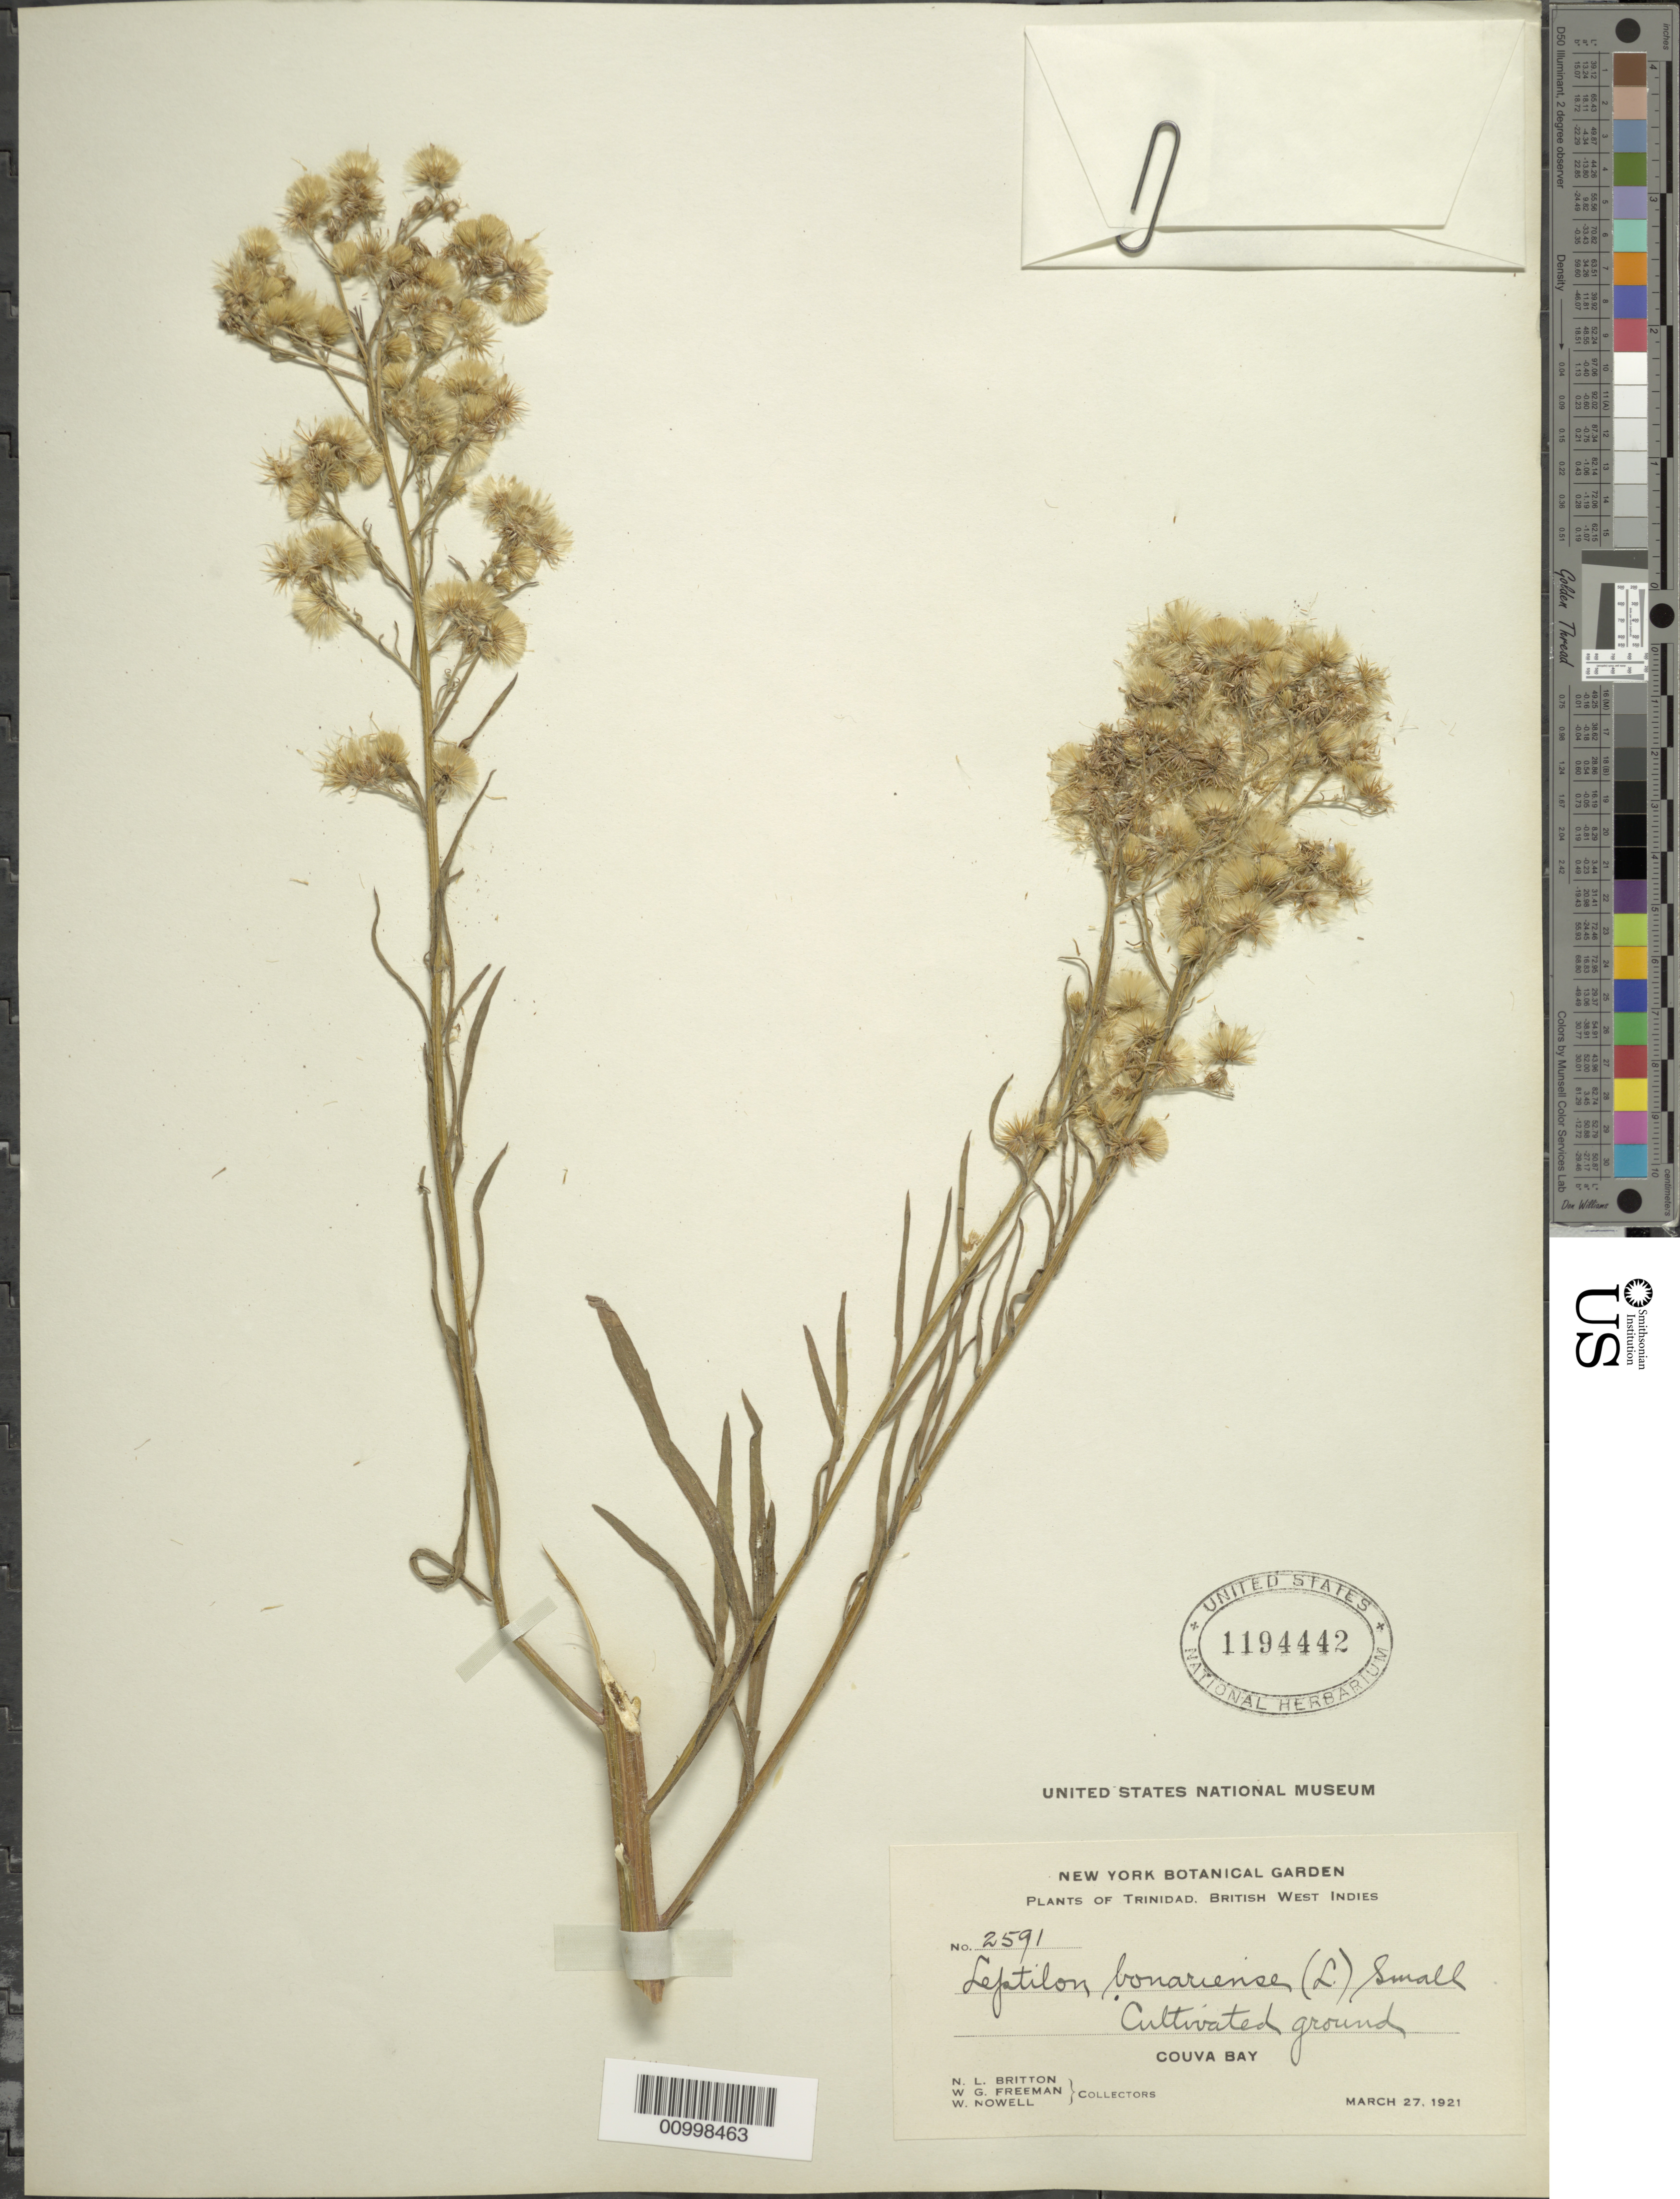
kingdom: Plantae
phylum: Tracheophyta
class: Magnoliopsida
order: Asterales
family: Asteraceae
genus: Conyza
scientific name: Conyza bonariensis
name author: (L.) Cronq.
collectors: N. Britton, W. Freeman & W. Nowell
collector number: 2591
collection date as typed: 27 Mar 1921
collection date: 1921-03-27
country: Trinidad and Tobago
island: Trinidad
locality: Couva Bay, cultivated ground.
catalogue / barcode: US 1194442